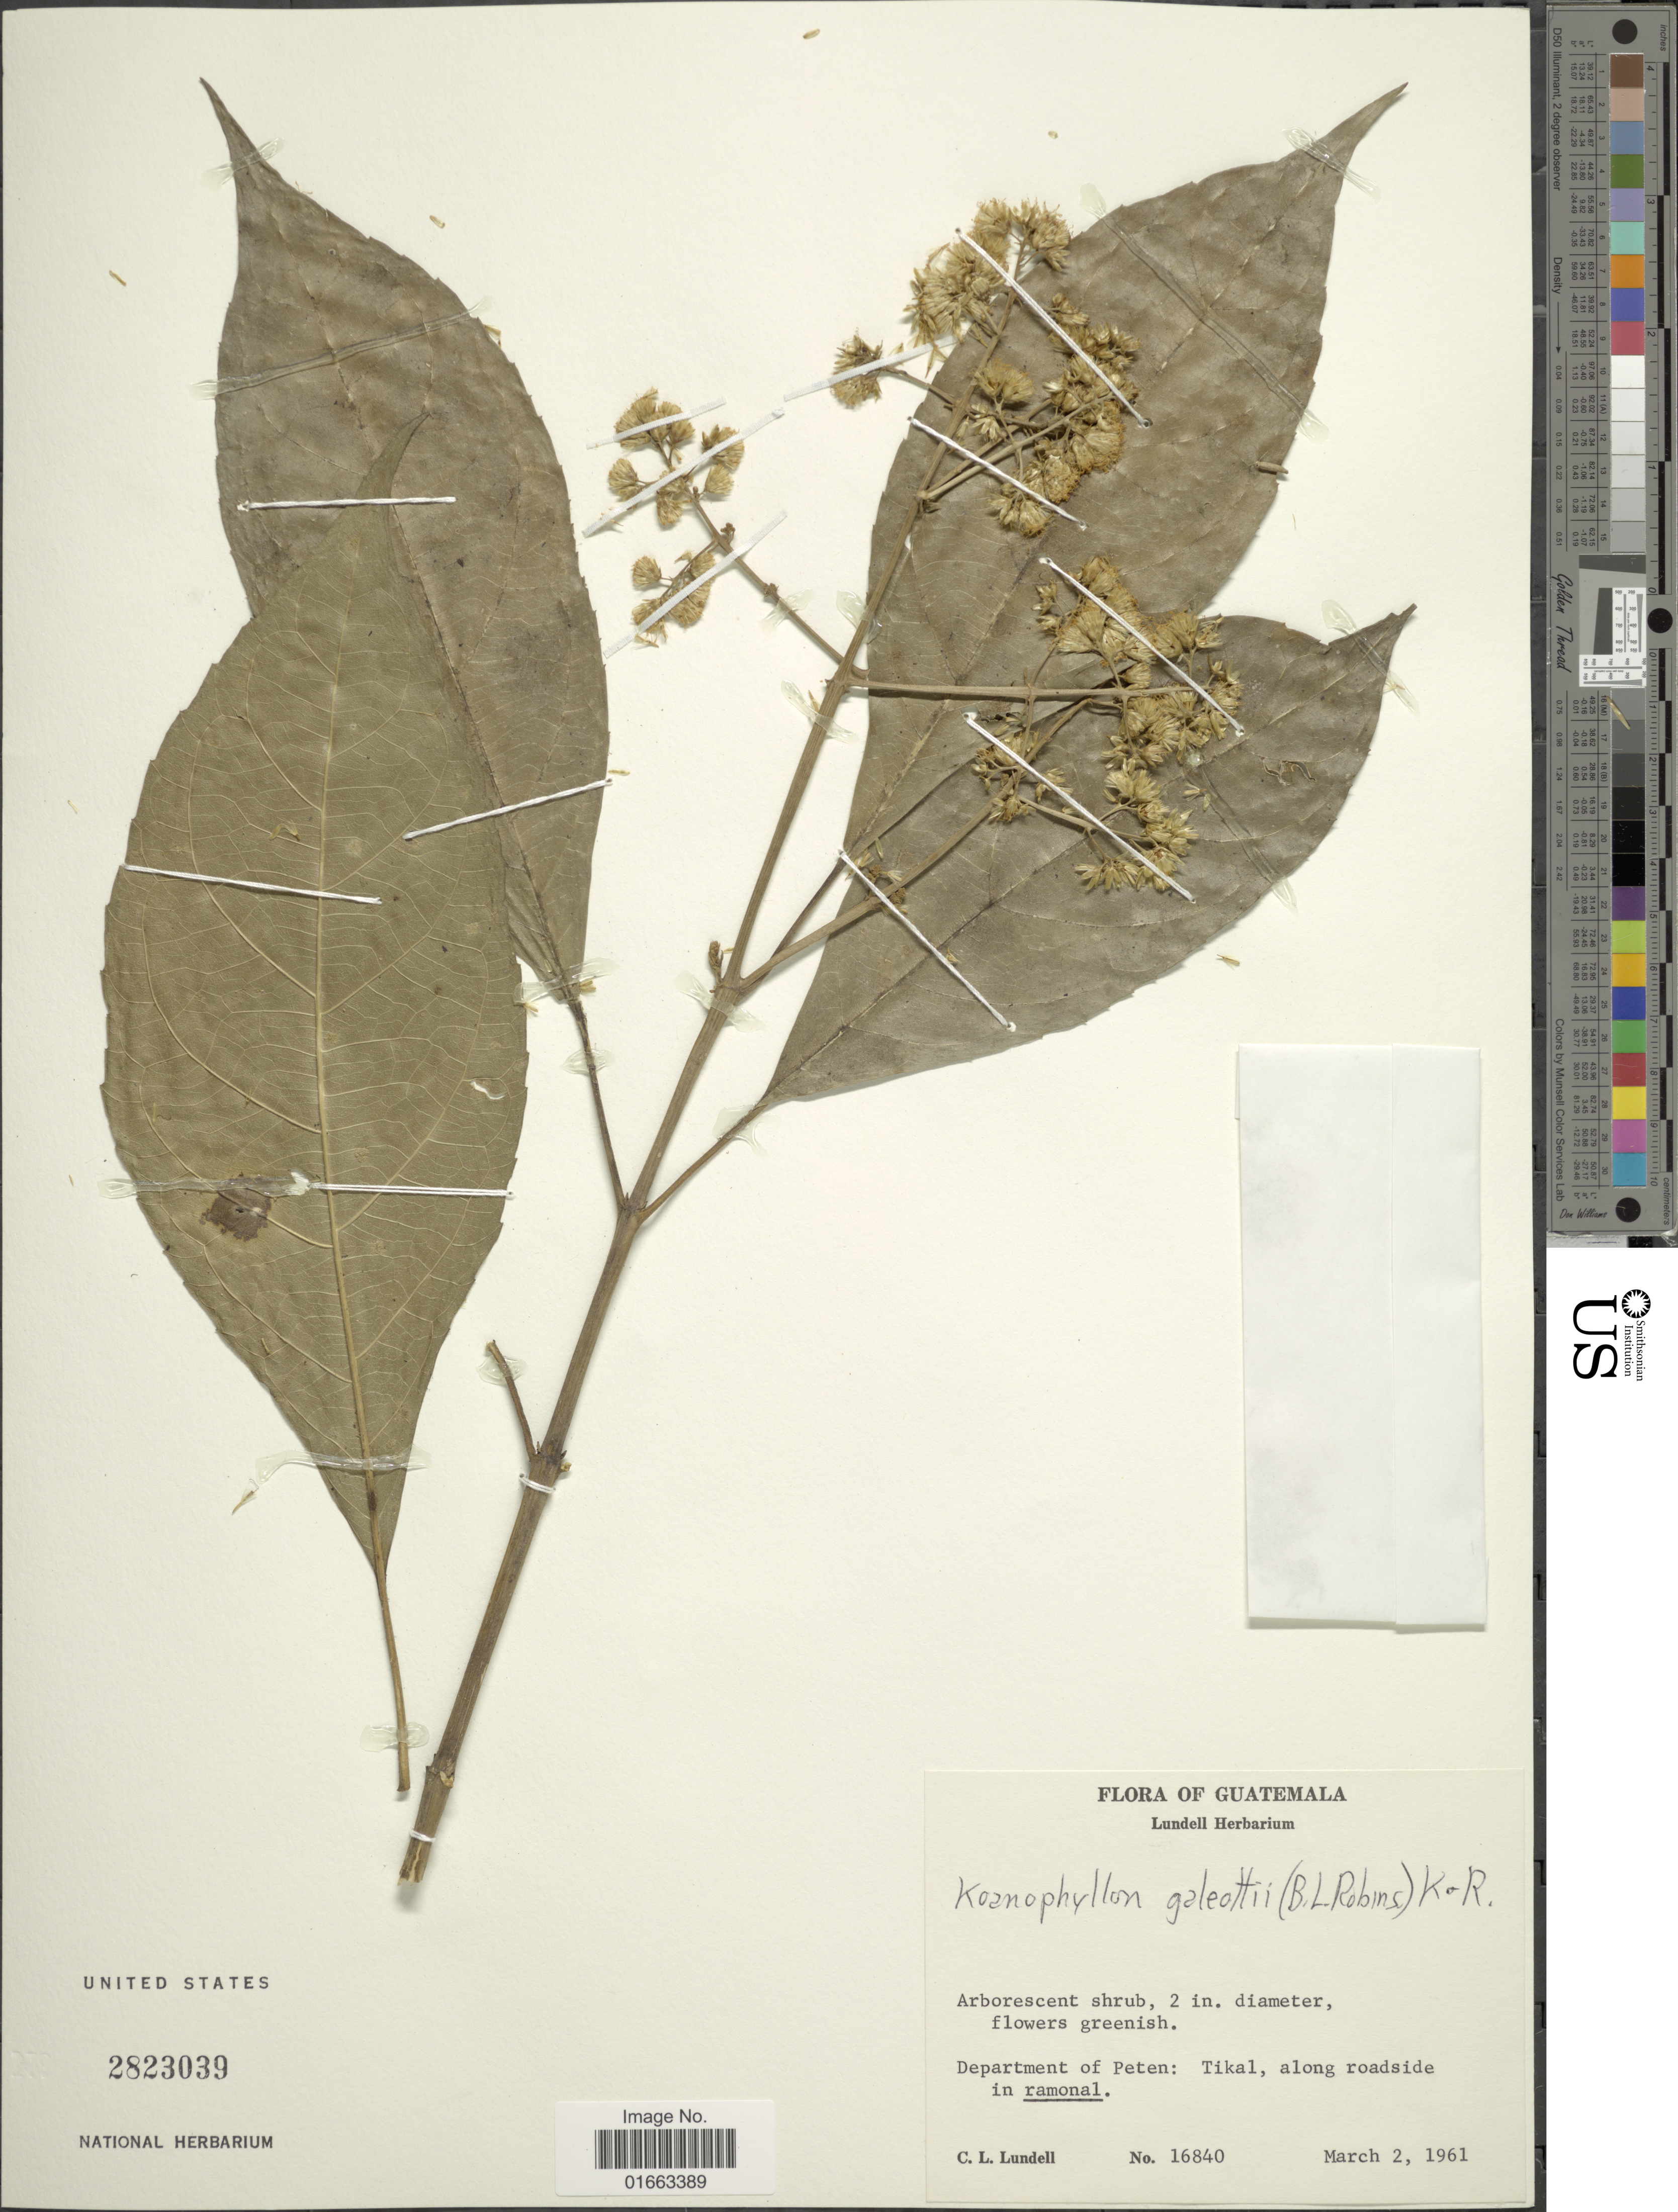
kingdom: Plantae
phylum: Tracheophyta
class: Magnoliopsida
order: Asterales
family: Asteraceae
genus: Koanophyllon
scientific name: Koanophyllon galeottii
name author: (B.L. Rob.) R.M. King & H. Rob.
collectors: C. L. Lundell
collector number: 16840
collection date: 1961-03-02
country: Guatemala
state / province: El Petén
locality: Department of Peten: Tikal, along roadside in ramonal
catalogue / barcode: US 2823039